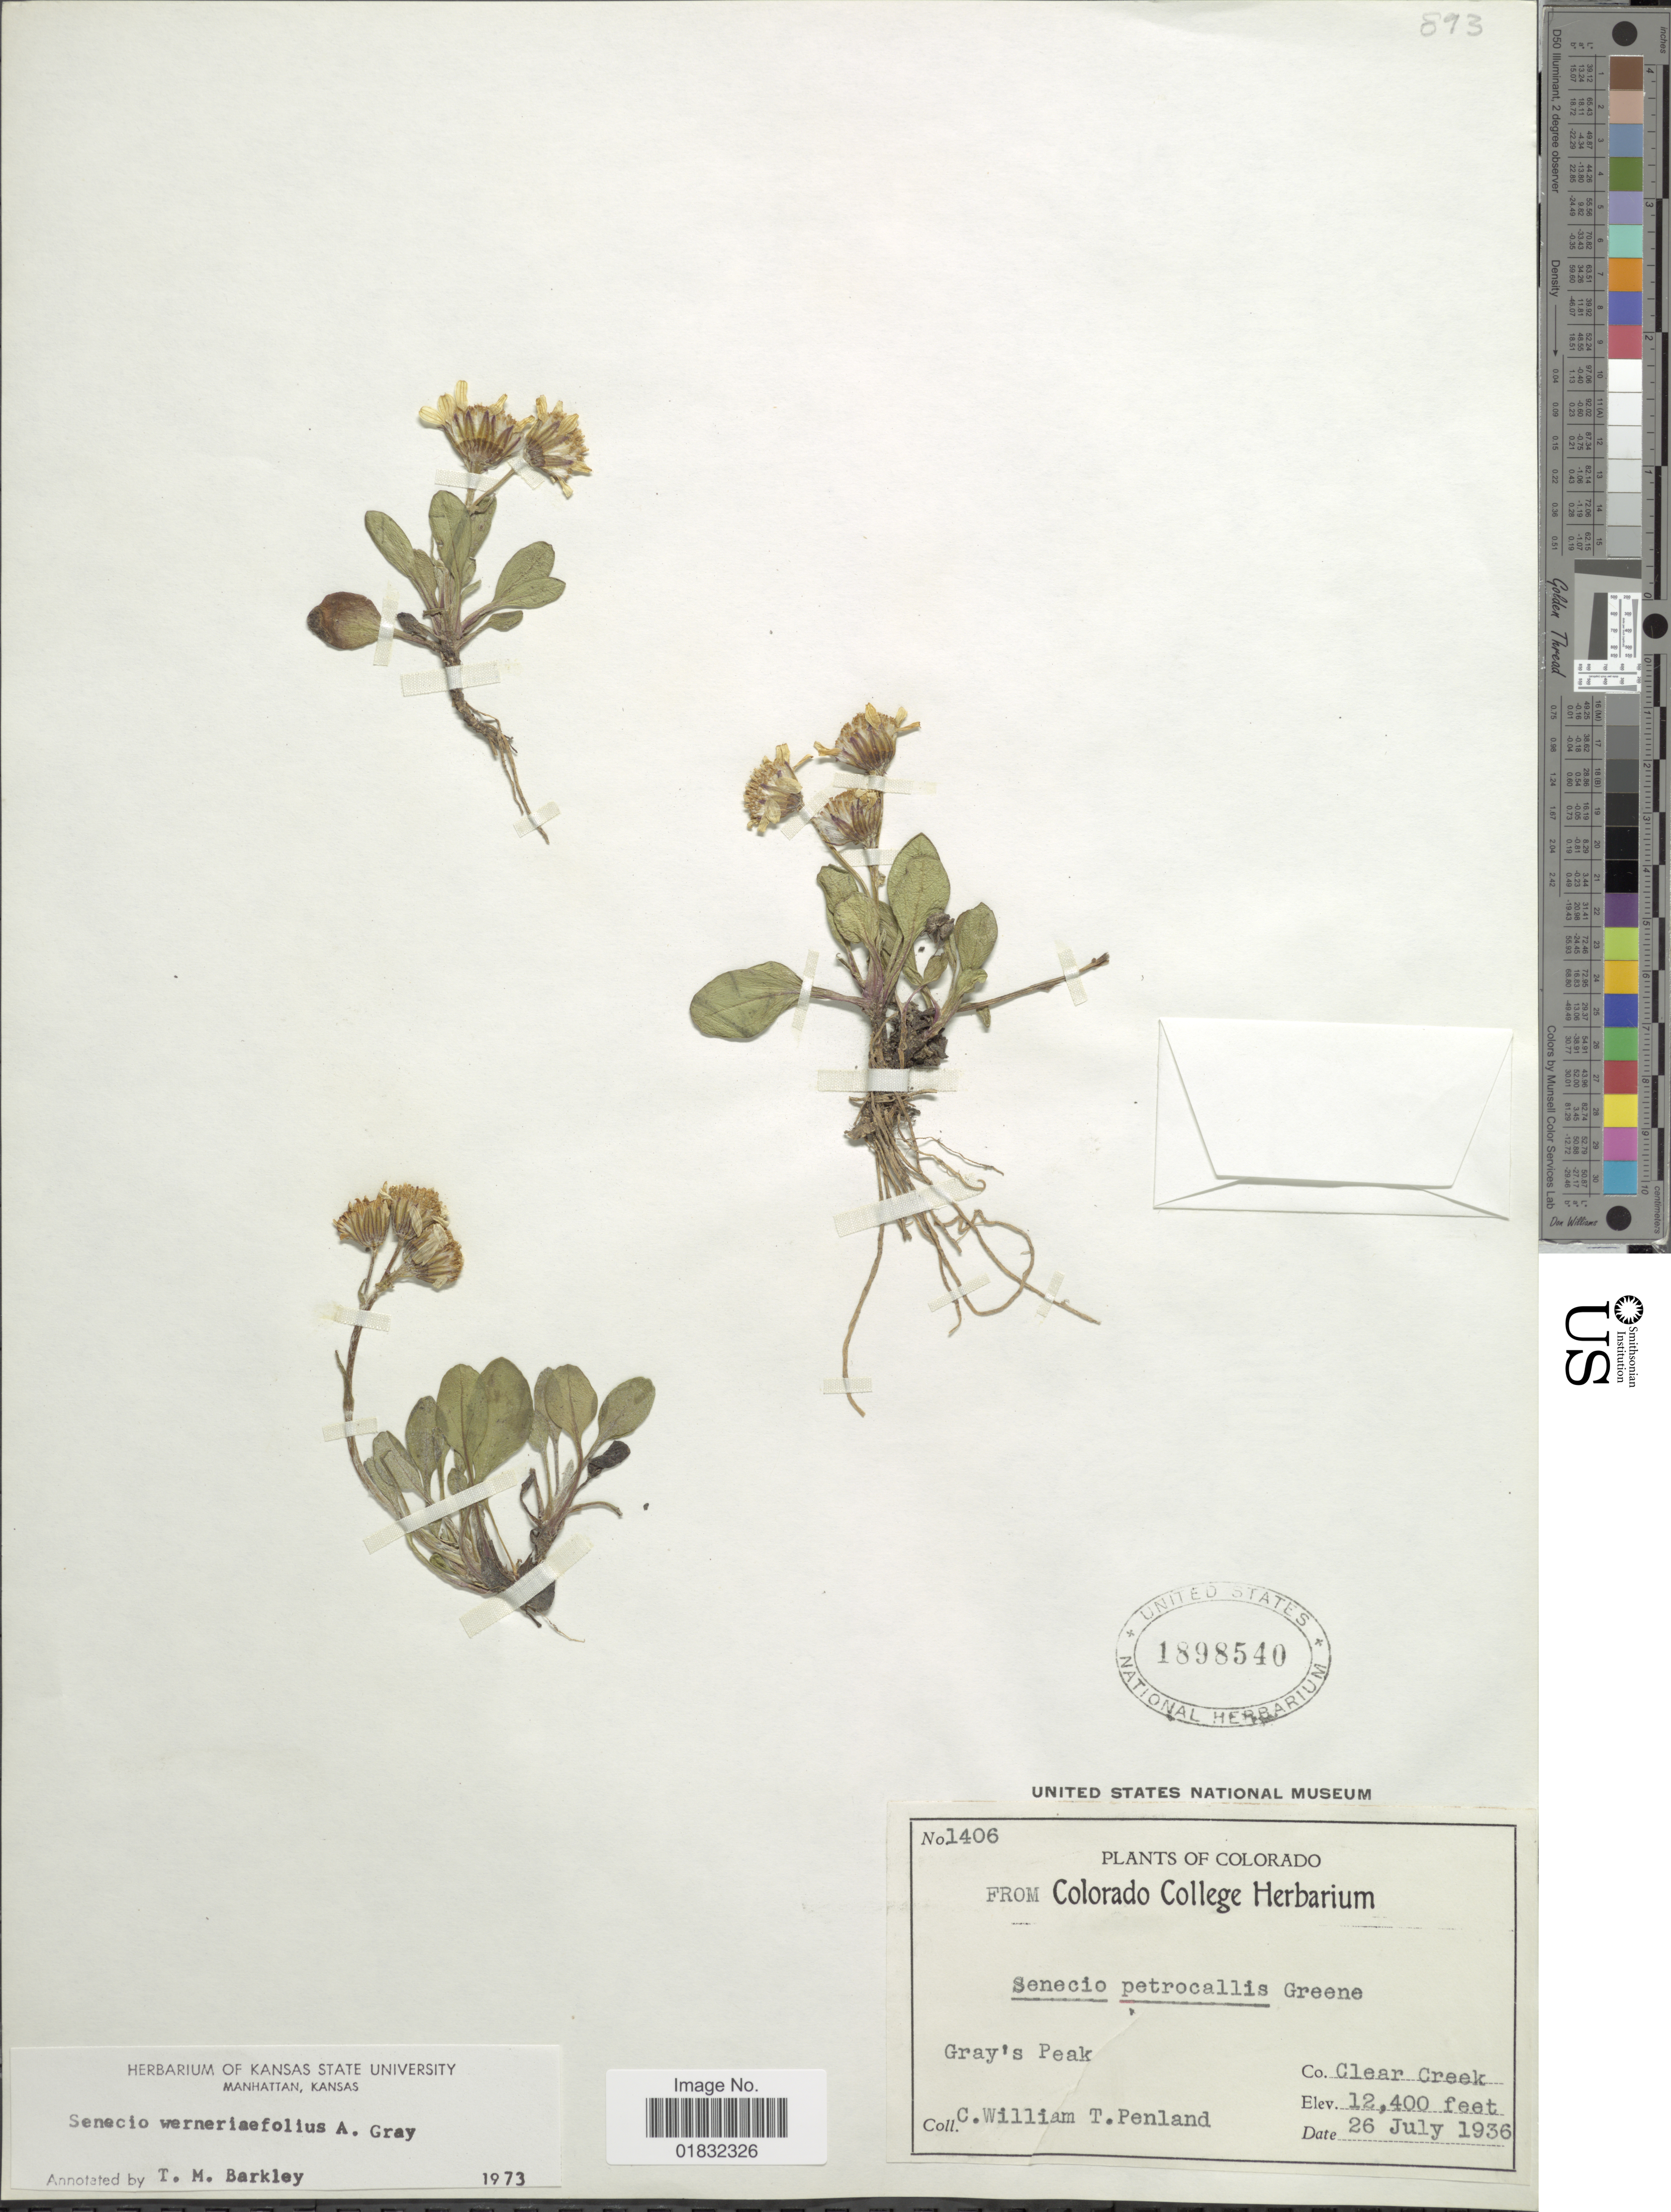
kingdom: Plantae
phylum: Tracheophyta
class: Magnoliopsida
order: Asterales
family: Asteraceae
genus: Packera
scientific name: Packera werneriifolia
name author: (A. Gray) W.A. Weber & Á. Löve ex Trock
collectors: C. William & T. Penland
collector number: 1406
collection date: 1936-07-26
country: United States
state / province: Colorado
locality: Gray's Peak, Co. Clear Creek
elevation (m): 3780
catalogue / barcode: US 1898540